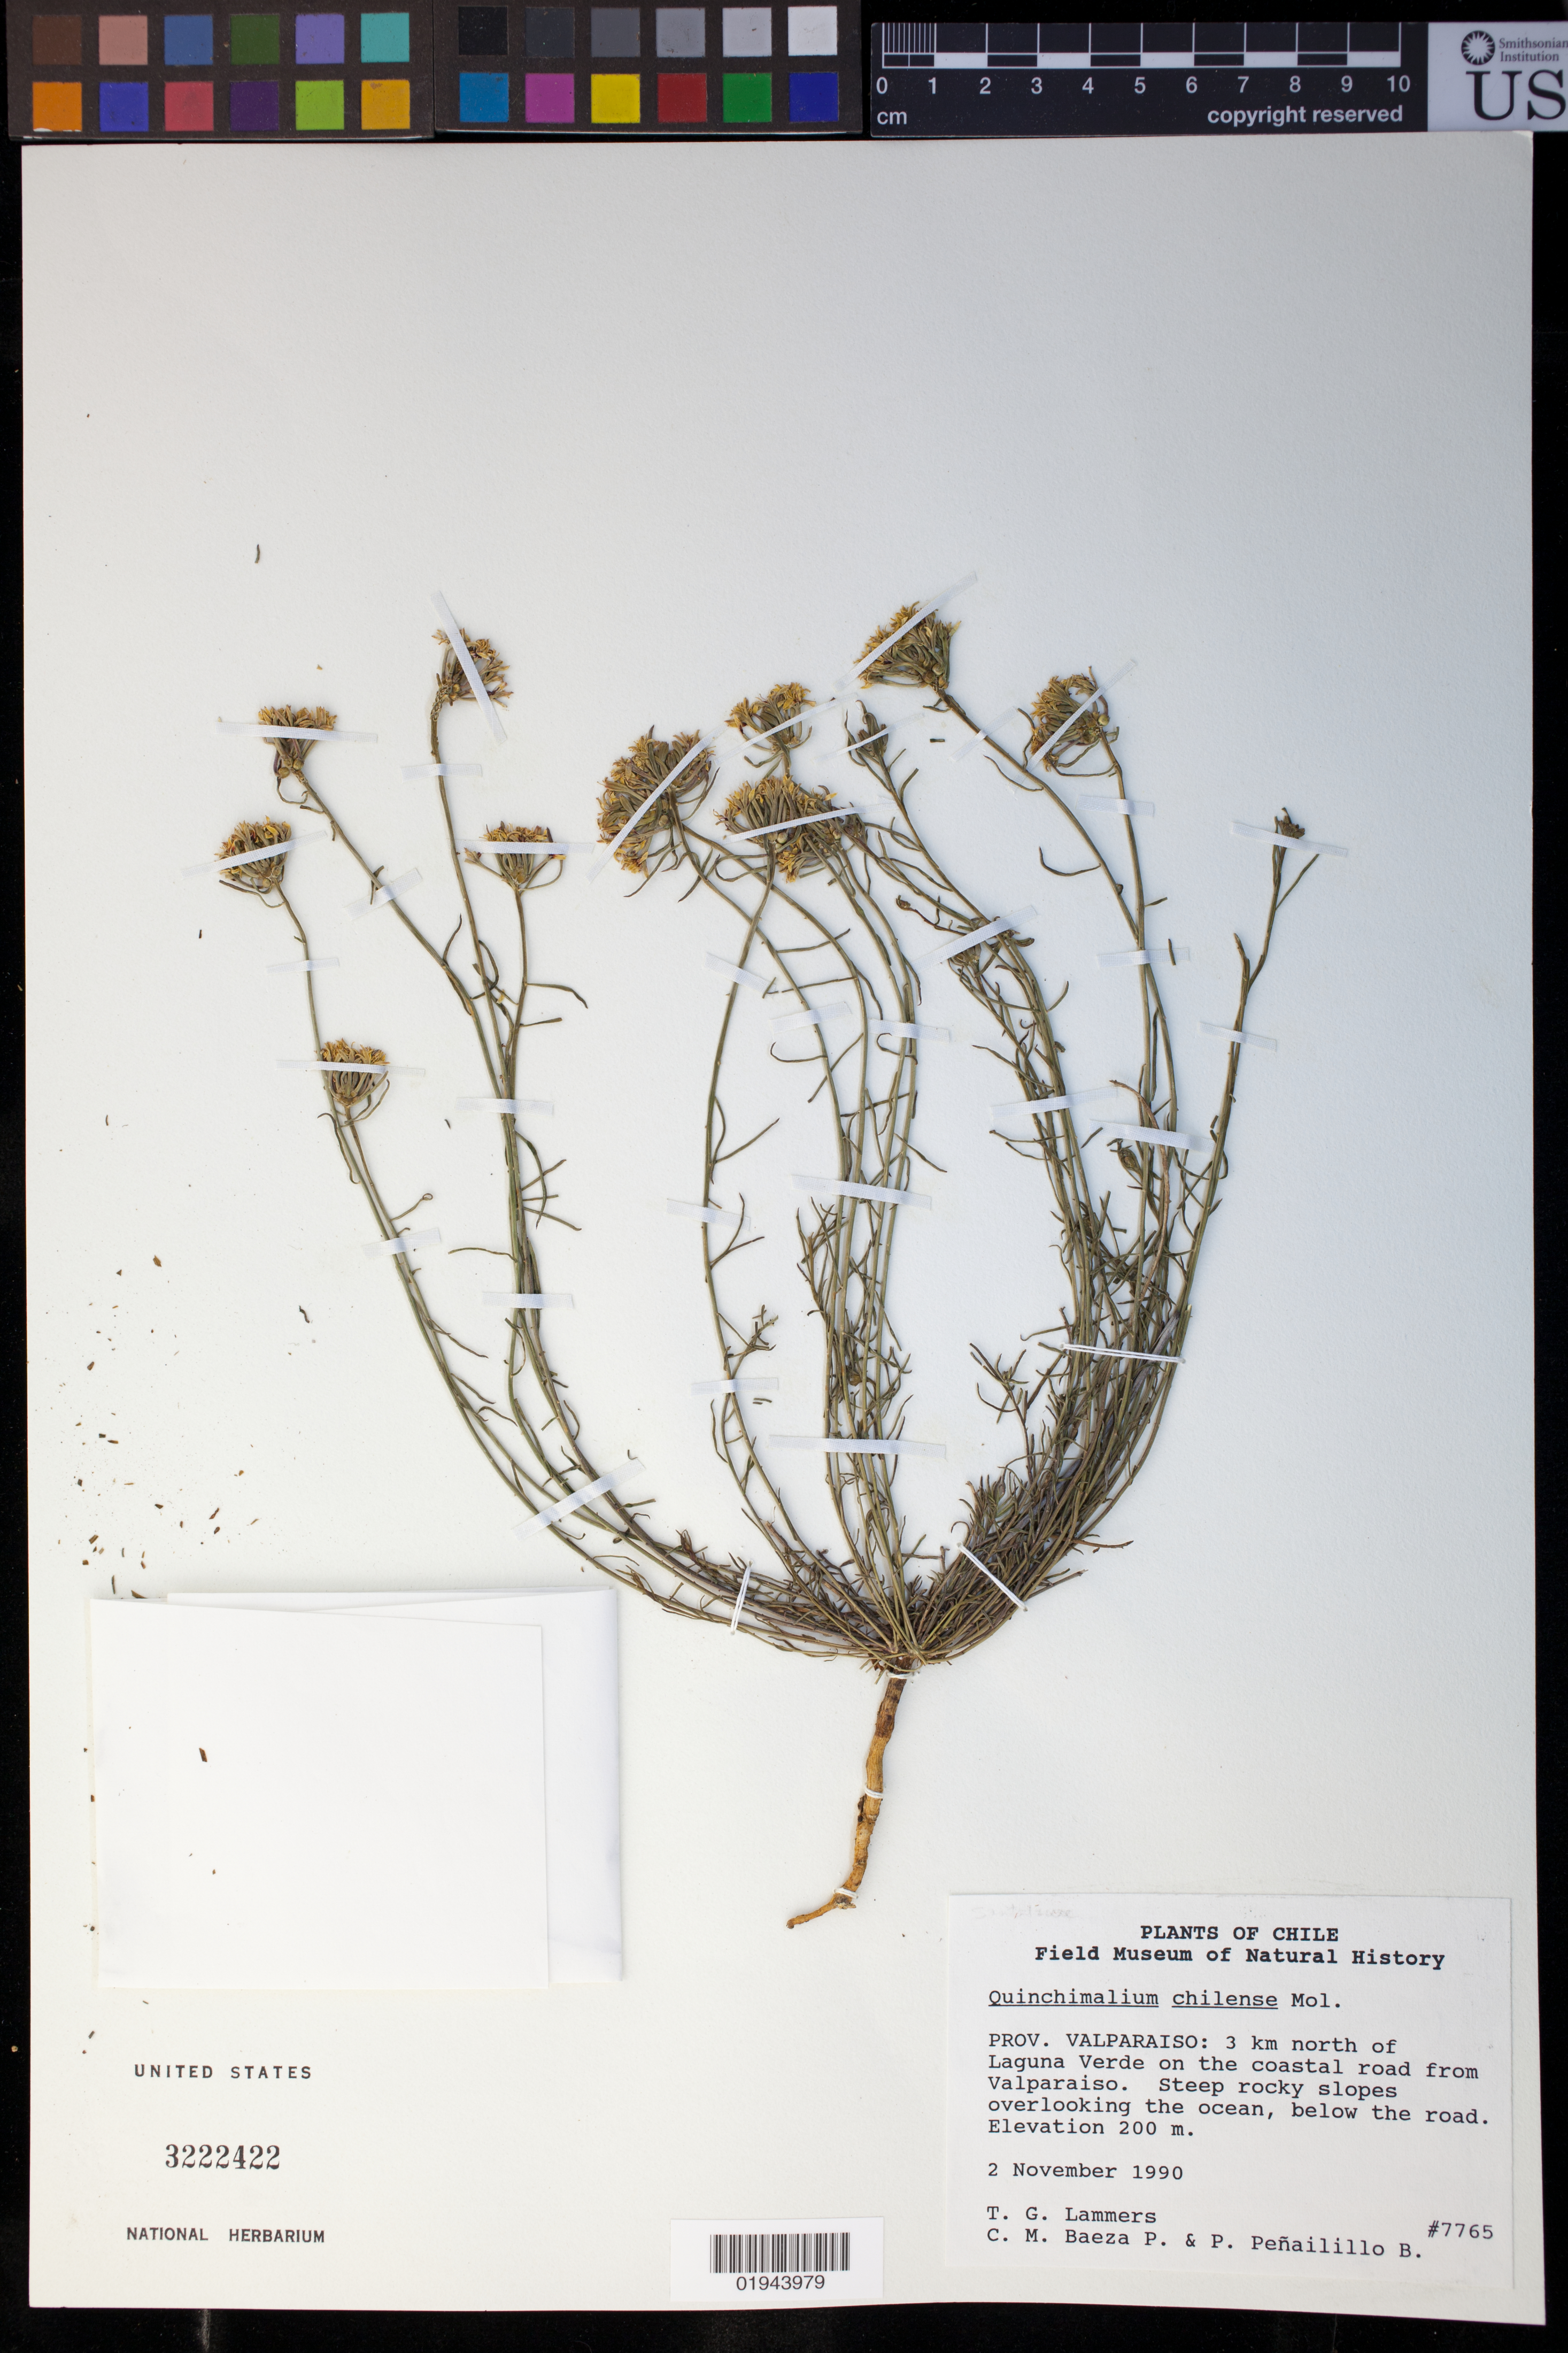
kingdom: Plantae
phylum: Tracheophyta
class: Magnoliopsida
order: Santalales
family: Schoepfiaceae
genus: Quinchamalium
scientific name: Quinchamalium chilense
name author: Molina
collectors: T. G. Lammers, C. Baeza & P. Penailillo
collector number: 7765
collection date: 1990-11-02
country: Chile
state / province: Valparaíso (V)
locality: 3 km north of Laguna Verde on the coastal road from Valparaiso.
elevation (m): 200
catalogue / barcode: US 3222422